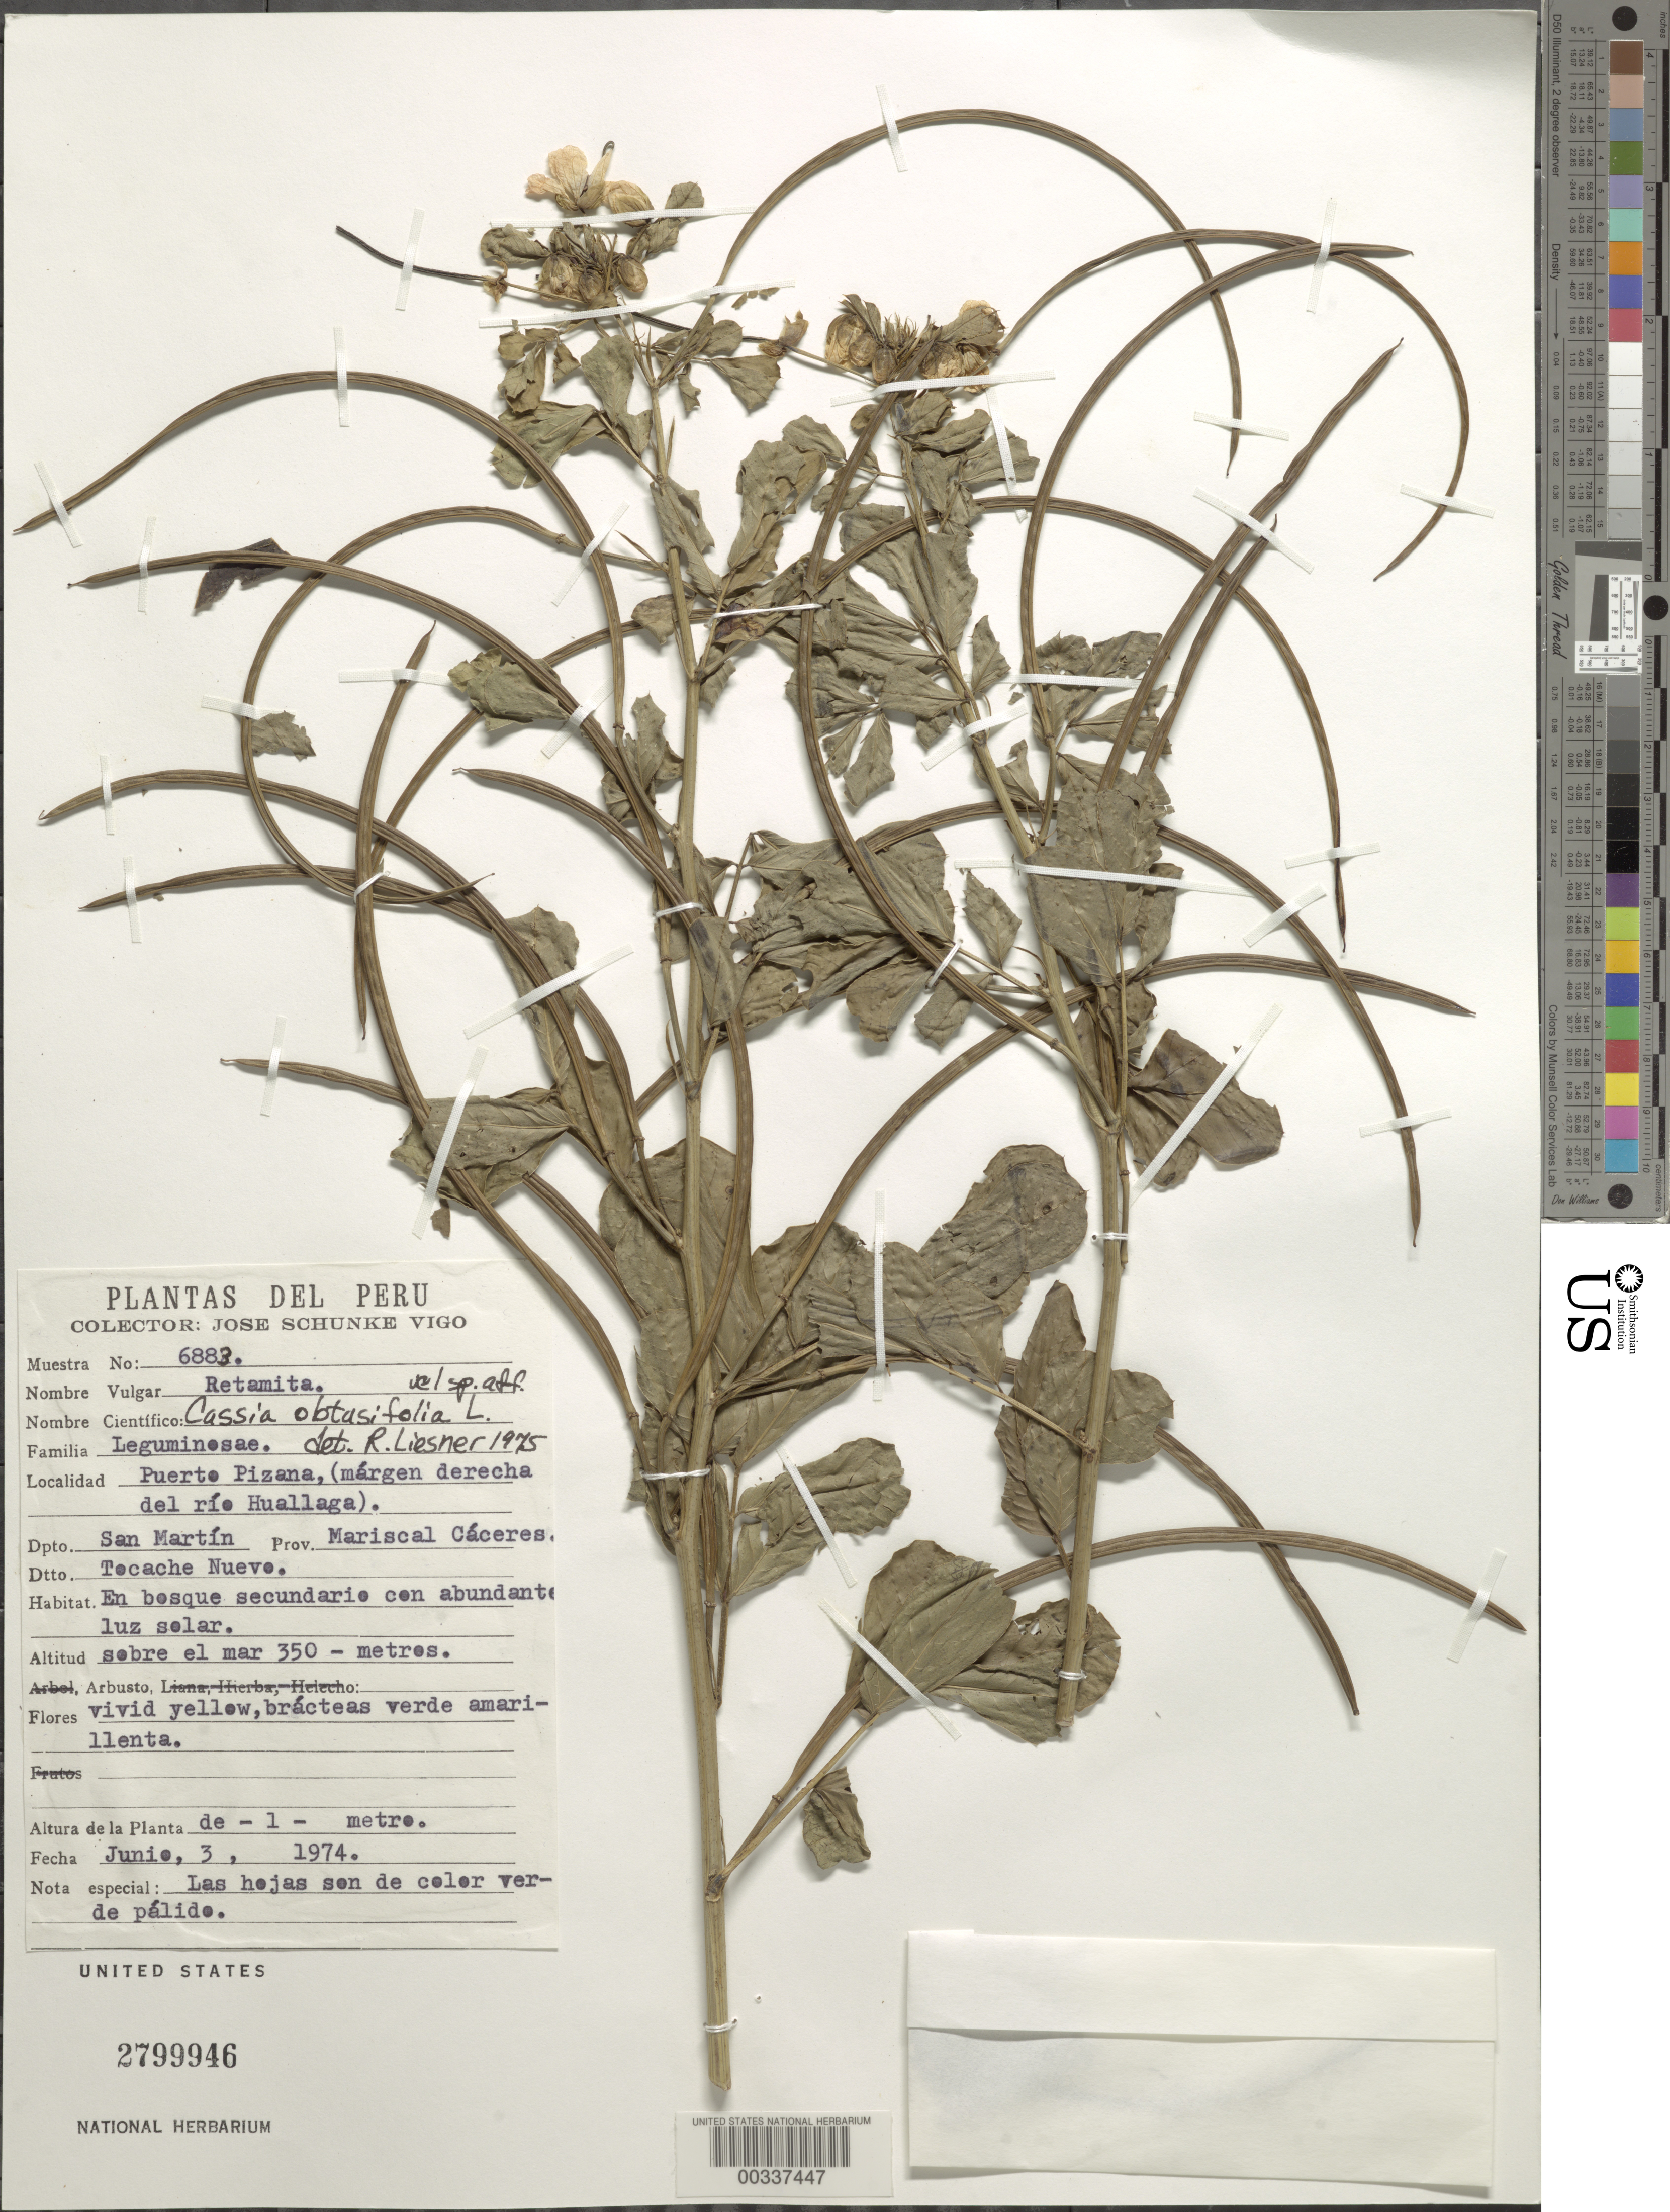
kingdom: Plantae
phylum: Tracheophyta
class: Magnoliopsida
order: Fabales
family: Fabaceae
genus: Senna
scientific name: Senna obtusifolia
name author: (L.) H.S. Irwin & Barneby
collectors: J. Schunke Vigo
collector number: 6883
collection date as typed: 03 Jun 1974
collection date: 1974-06-03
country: Peru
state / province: San Martín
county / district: Mariscal Cáceres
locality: Tocache nuevo dtto.; puerto pizana (right side of the rio huallaga)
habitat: Secondary forest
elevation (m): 350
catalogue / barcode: US 2799946